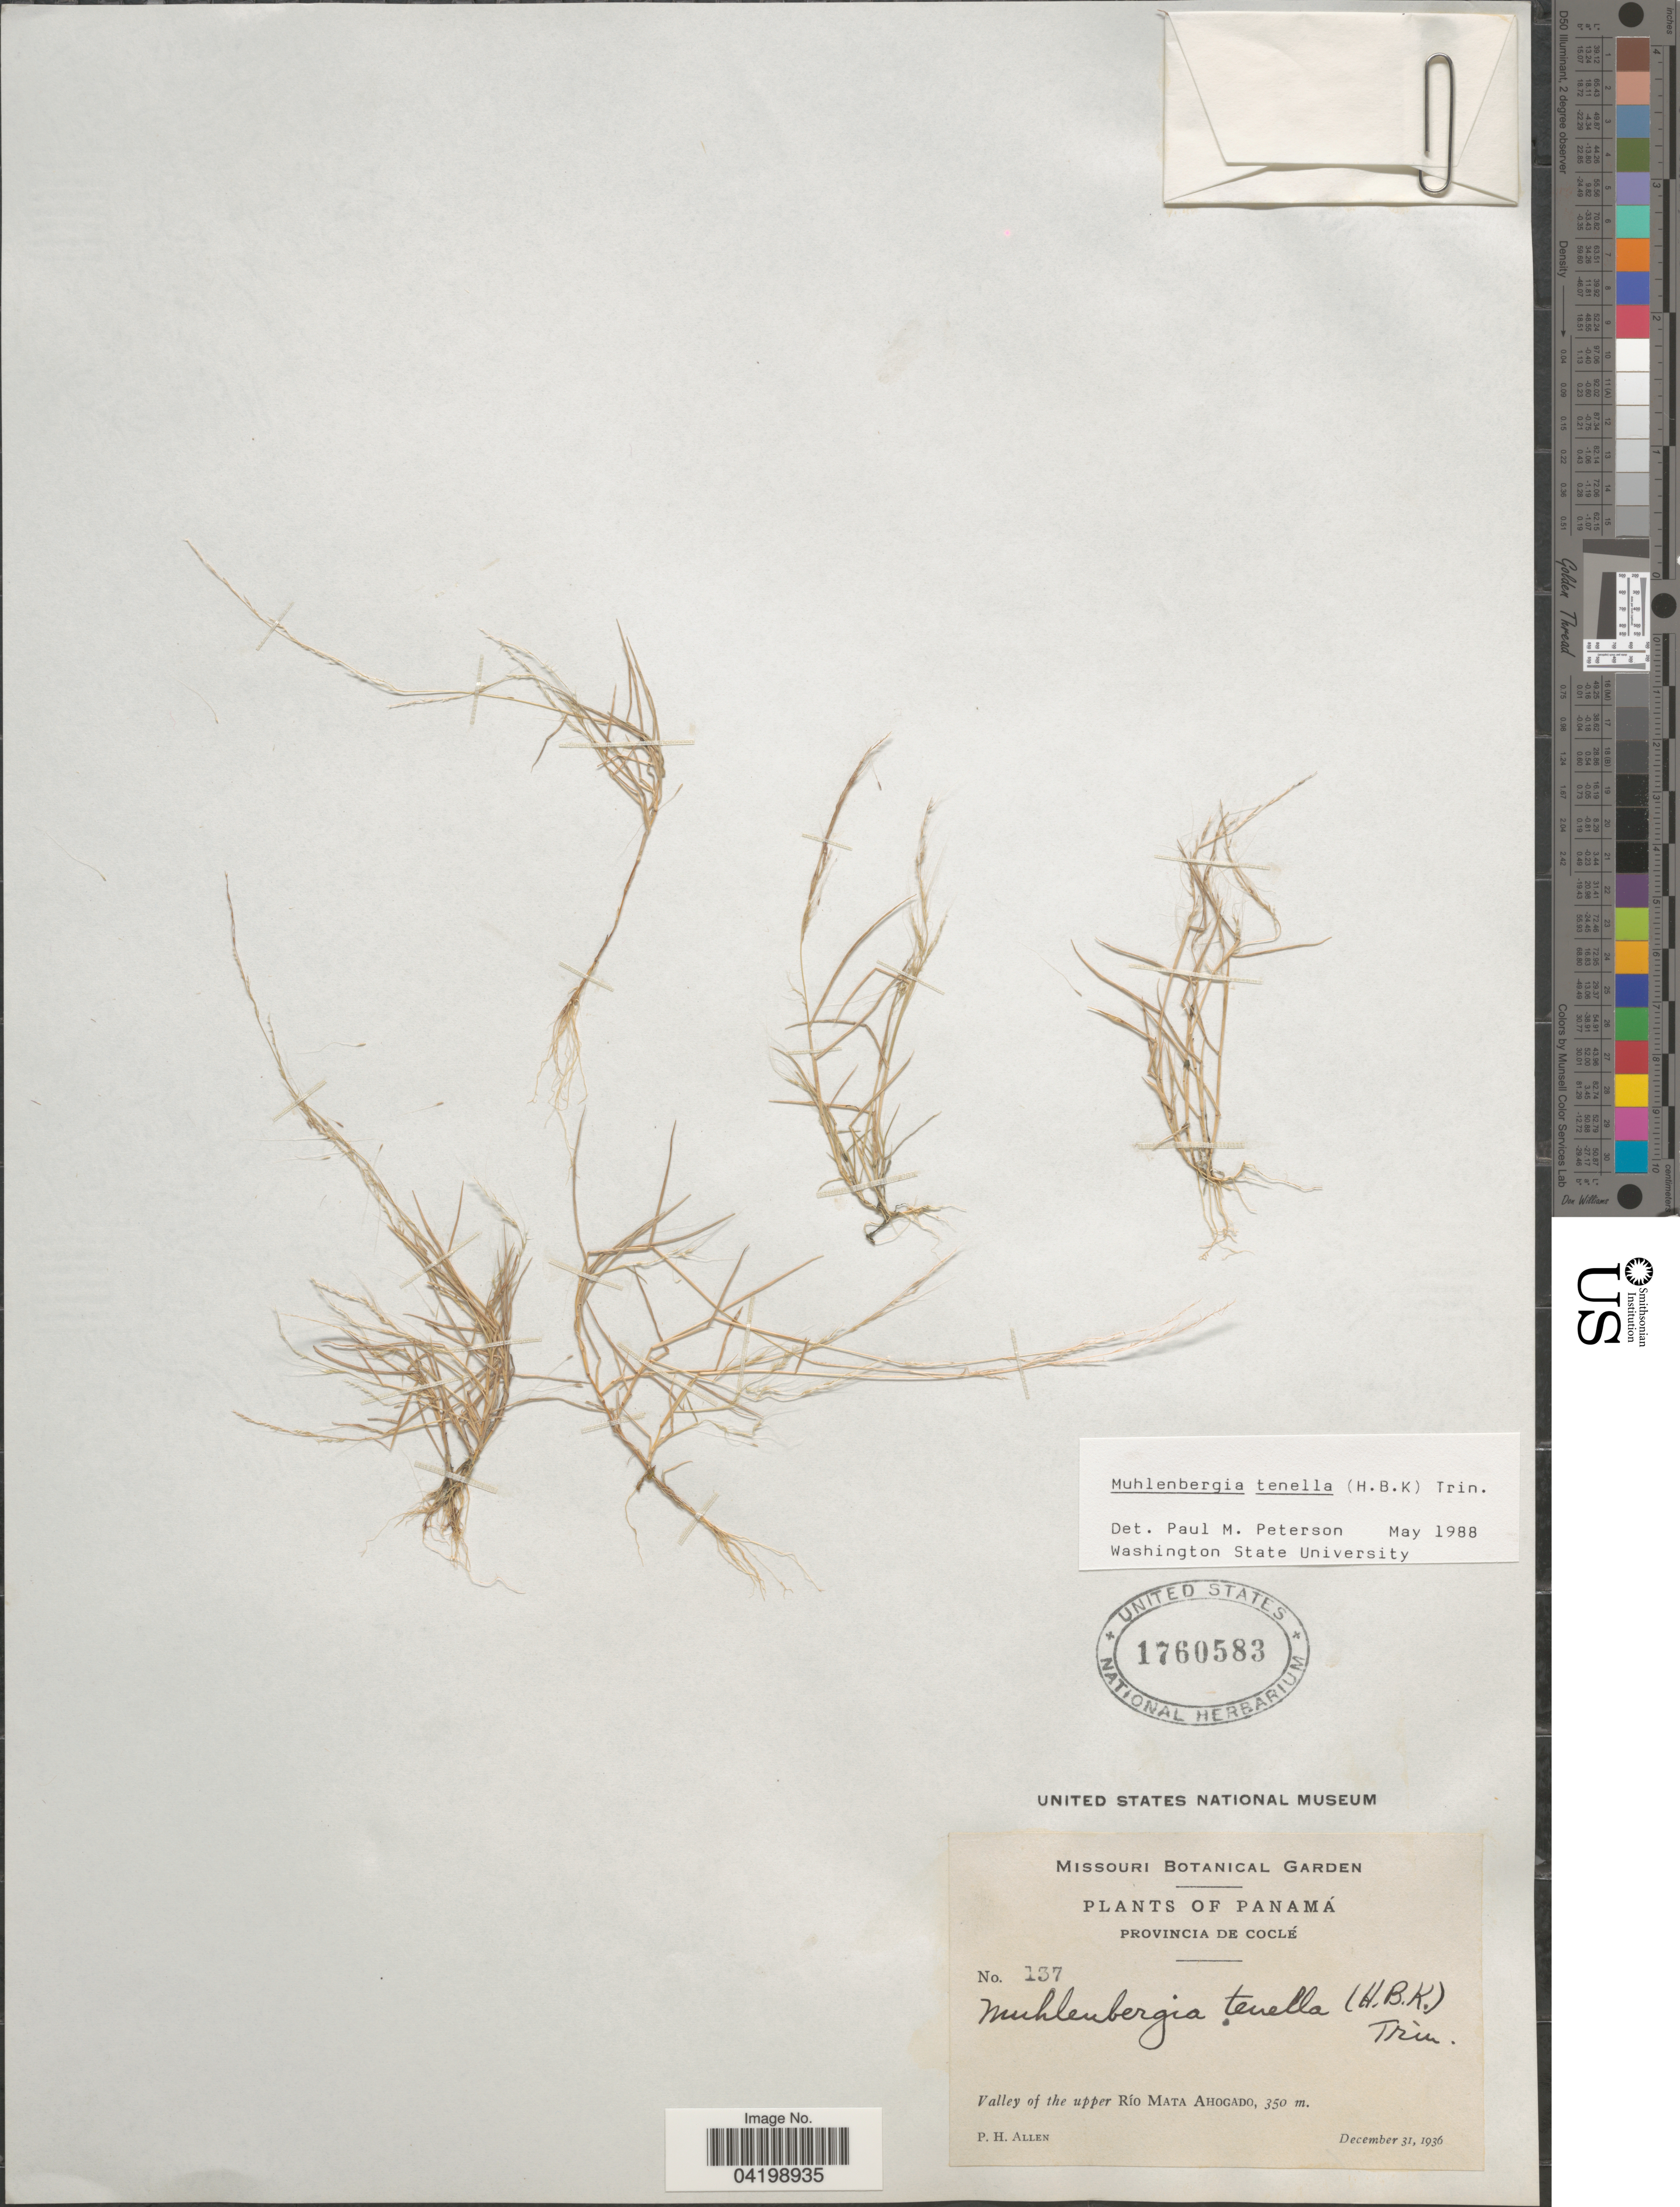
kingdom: Plantae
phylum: Tracheophyta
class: Liliopsida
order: Poales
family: Poaceae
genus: Muhlenbergia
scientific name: Muhlenbergia tenella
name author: (Kunth) Trin.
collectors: P. H. Allen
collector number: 137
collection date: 1936-12-31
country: Panama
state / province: Cocle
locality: Valley of the upper Río Mata Ahogado.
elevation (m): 350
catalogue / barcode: US 1760583